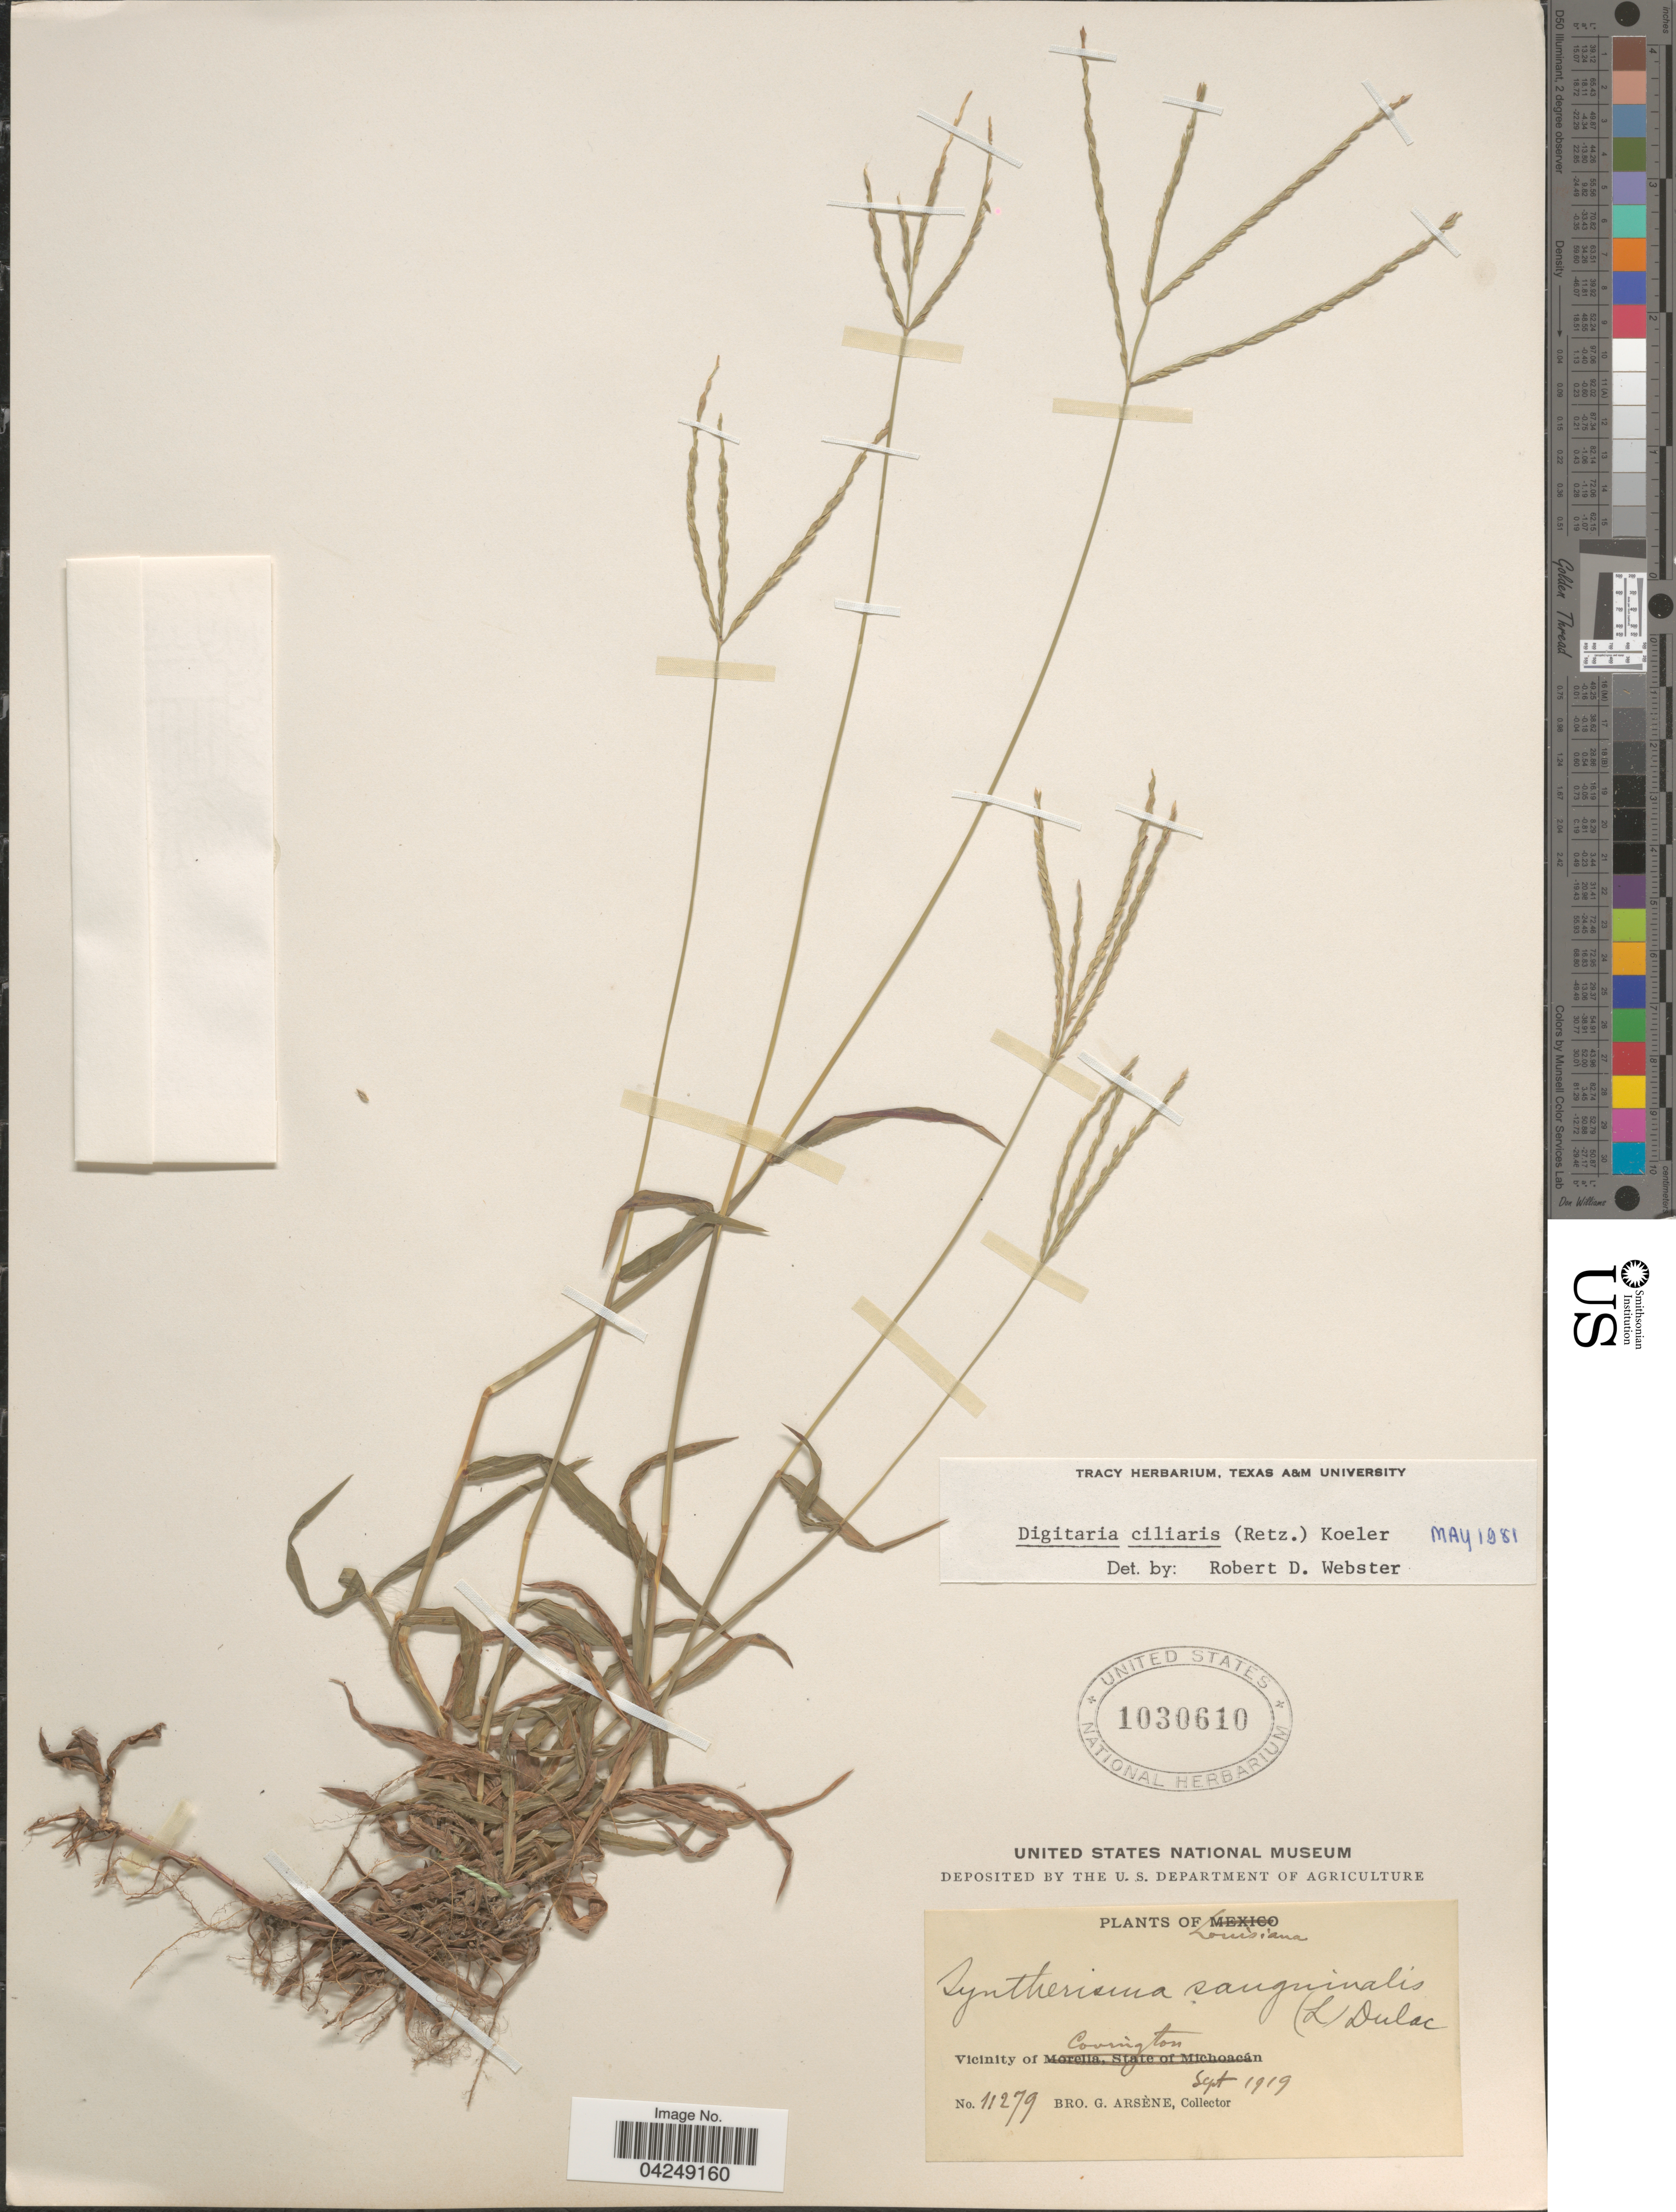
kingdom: Plantae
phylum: Tracheophyta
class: Liliopsida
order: Poales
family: Poaceae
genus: Digitaria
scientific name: Digitaria ciliaris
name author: (Retz.) Koeler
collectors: Bro. G. Arsène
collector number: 11279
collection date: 1919-09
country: United States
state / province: Louisiana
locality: Vicinity of Covington.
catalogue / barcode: US 1030610